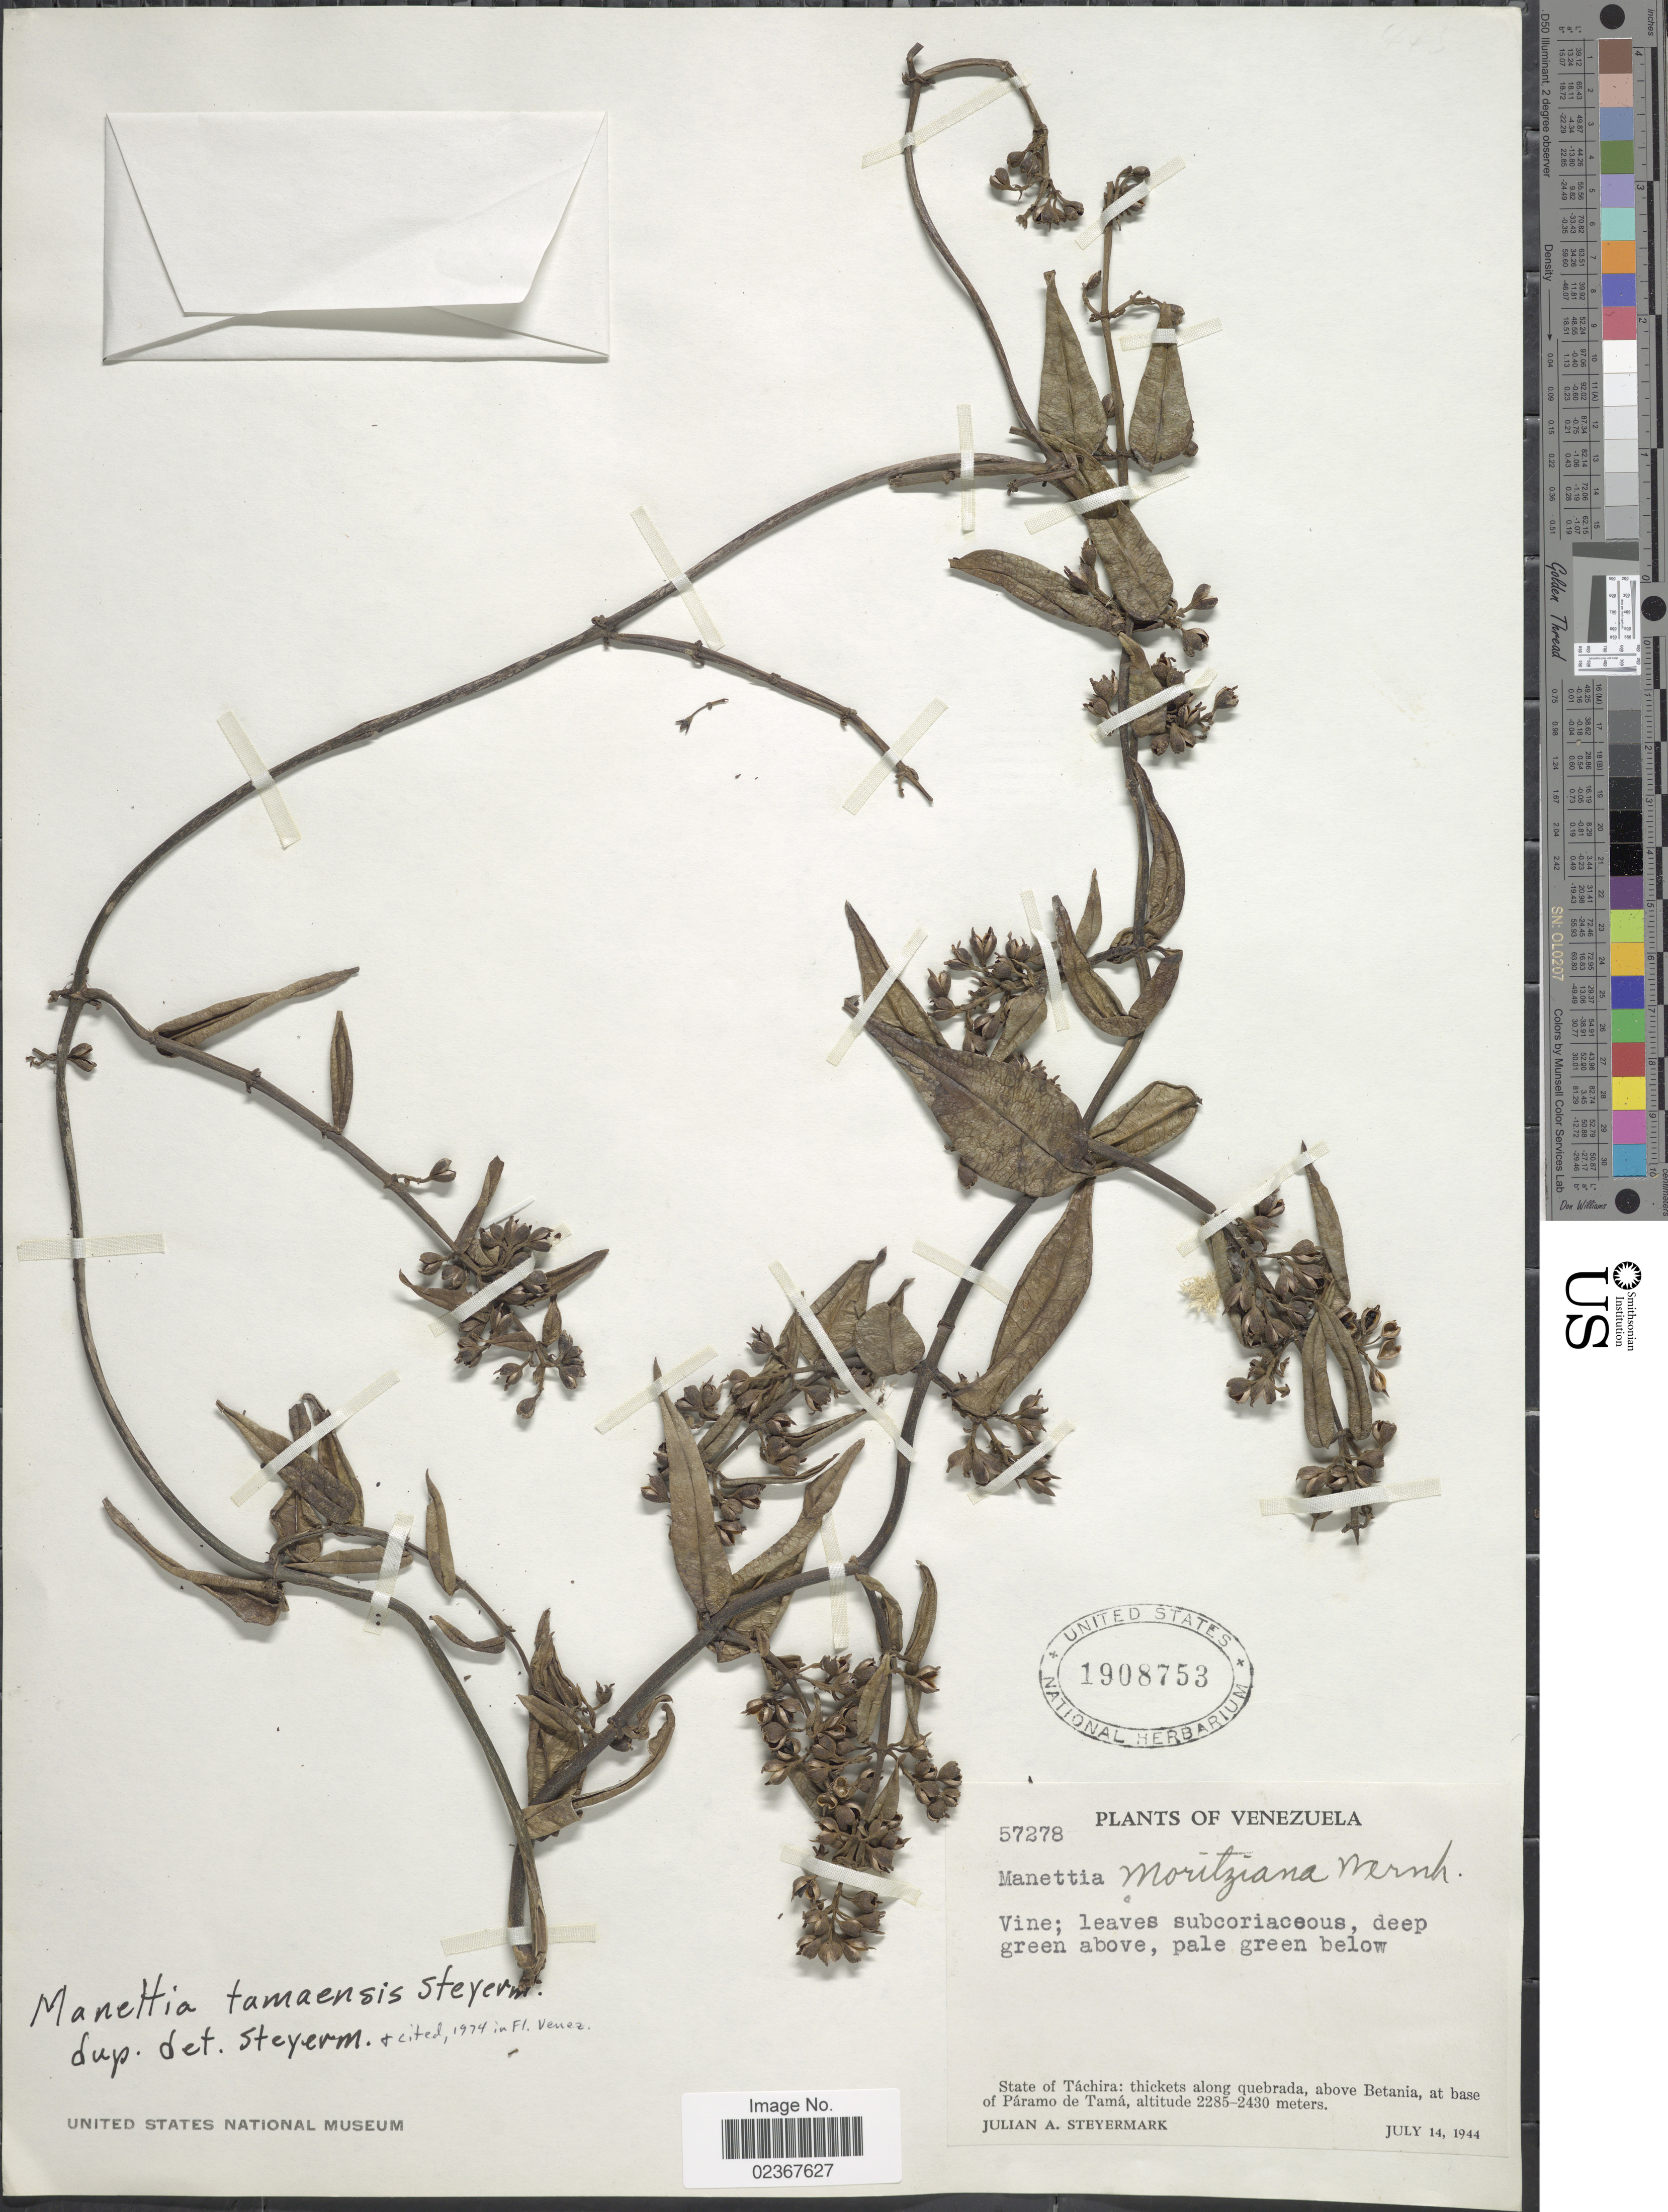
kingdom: Plantae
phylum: Tracheophyta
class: Magnoliopsida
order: Gentianales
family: Rubiaceae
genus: Manettia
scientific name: Manettia tamaensis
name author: Steyerm.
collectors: J. Steyermark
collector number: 57278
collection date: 1944-07-14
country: Venezuela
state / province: Tachira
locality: Thickets along quebrada, above Betania, at base of Páramo de Tamá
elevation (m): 2285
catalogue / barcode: US 1908753